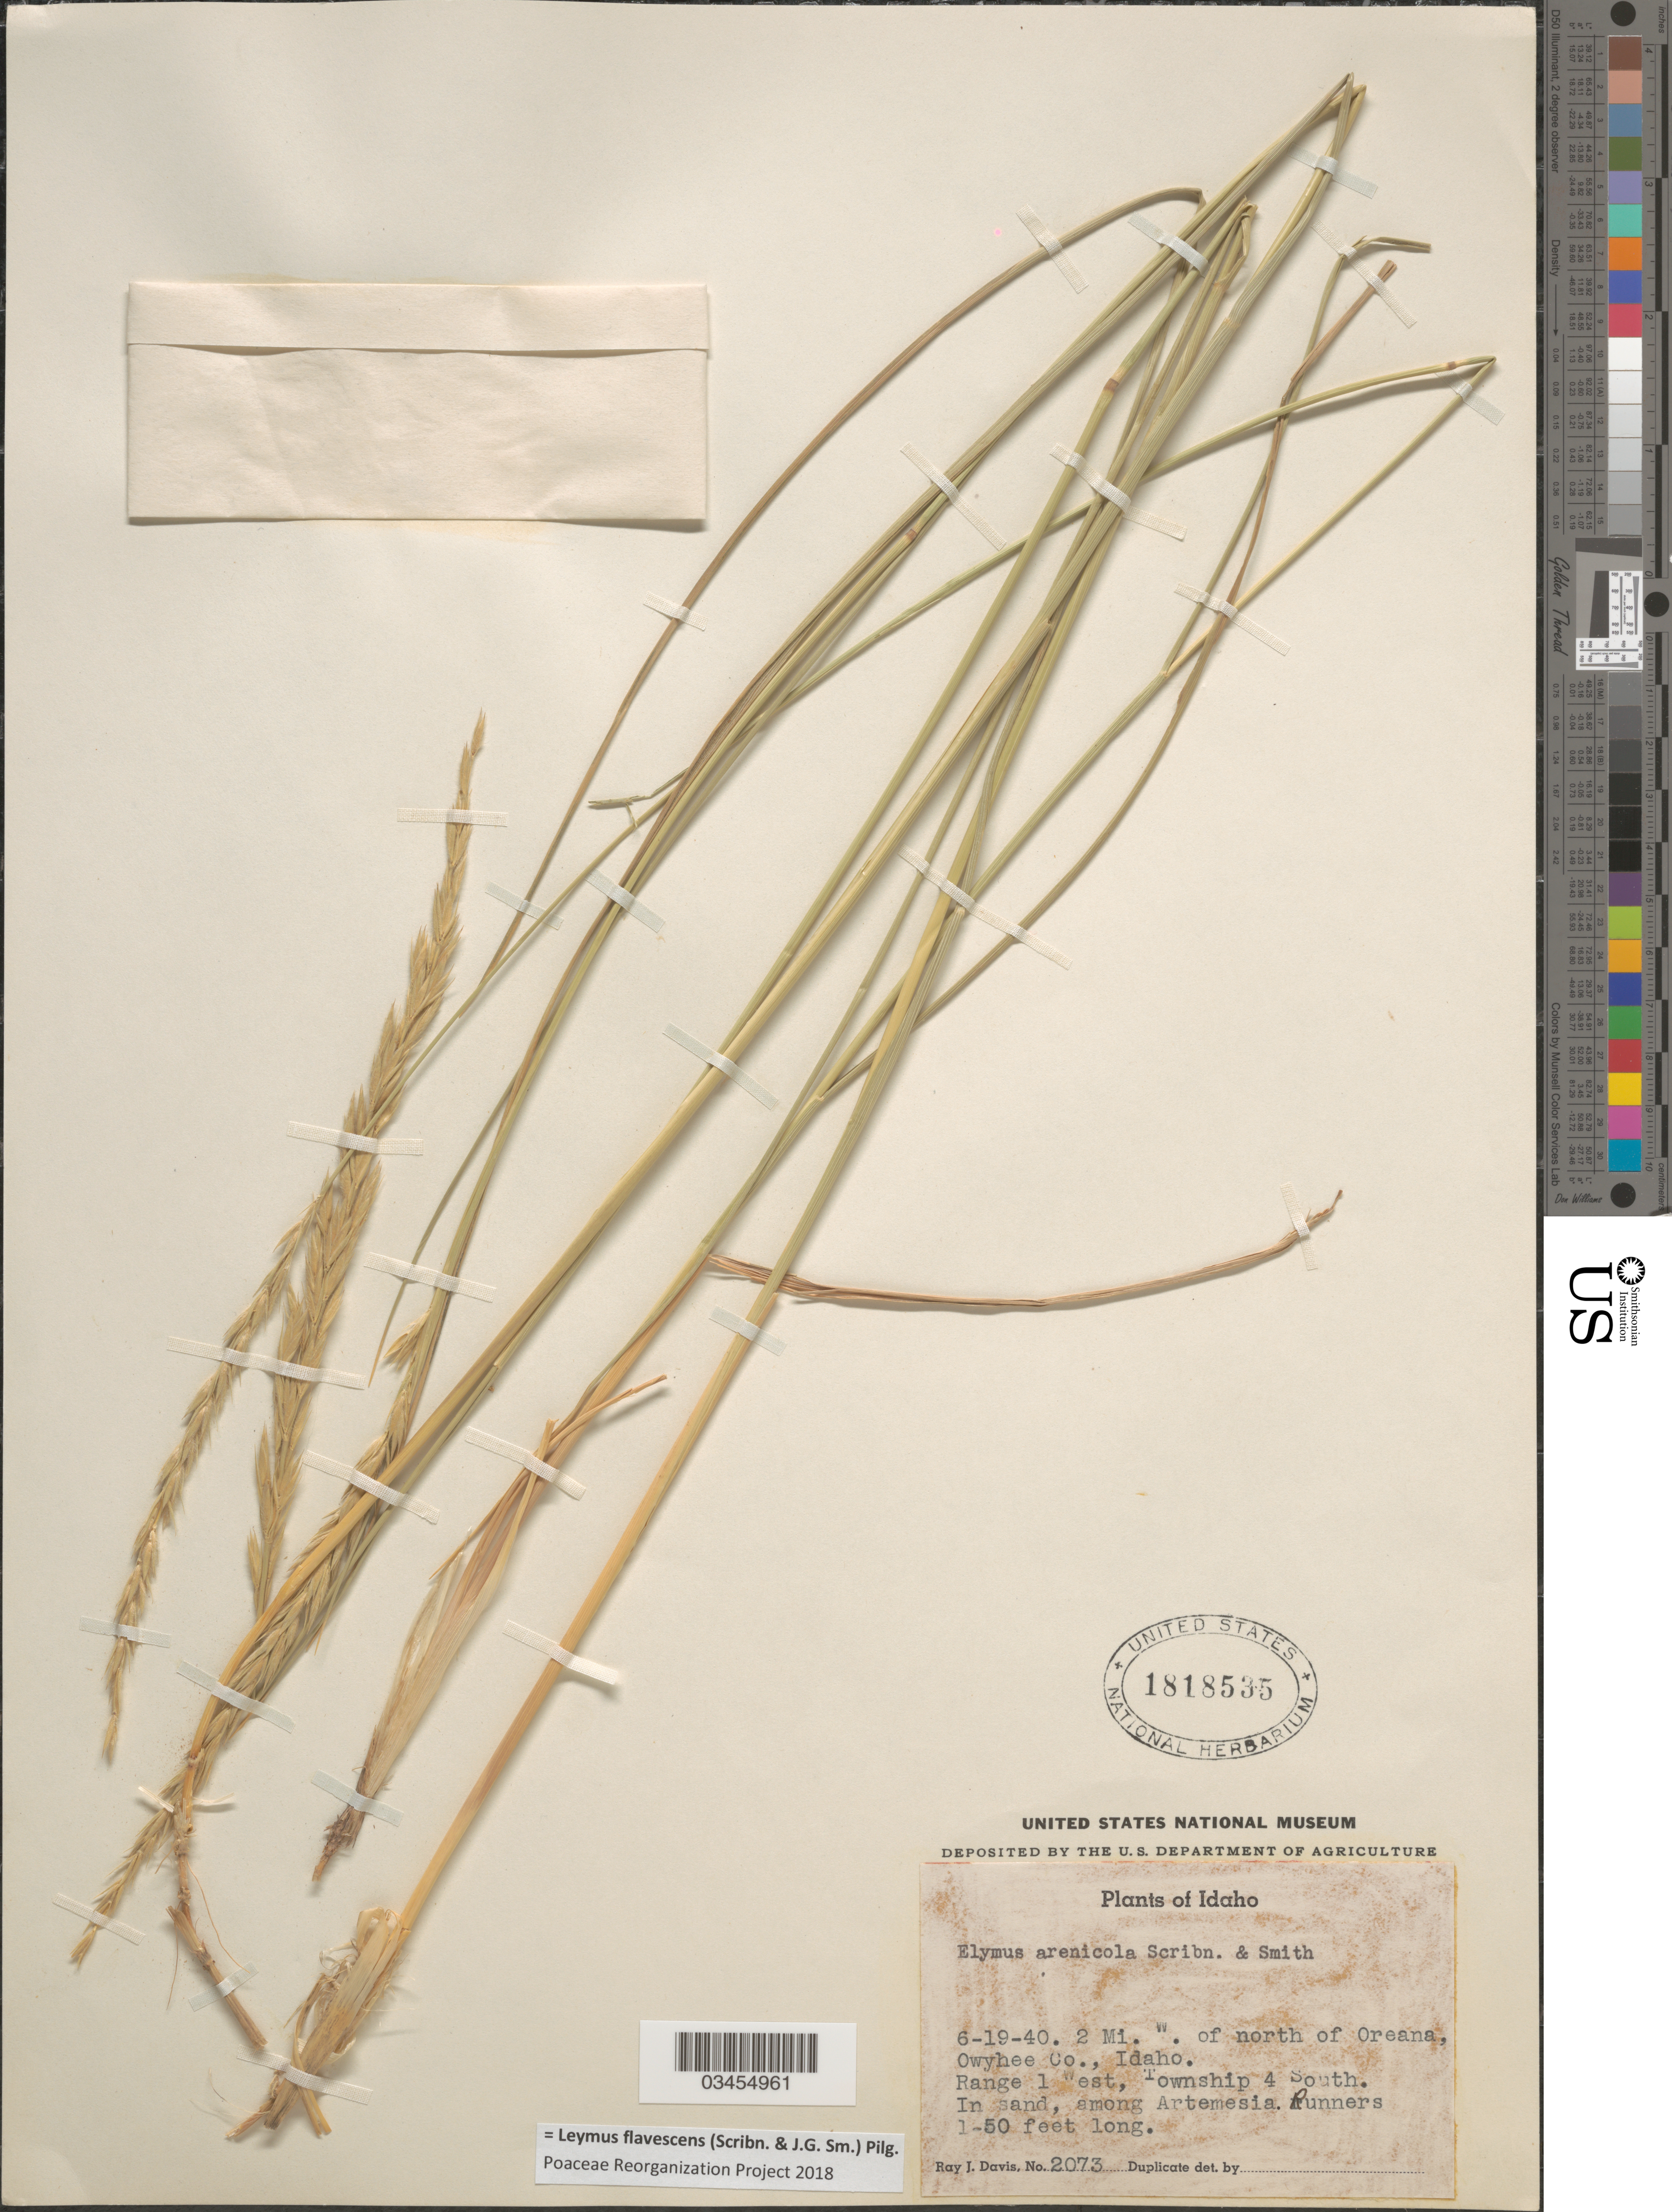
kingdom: Plantae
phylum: Tracheophyta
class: Liliopsida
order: Poales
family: Poaceae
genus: Leymus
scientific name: Leymus flavescens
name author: (Scribn. & J.G. Sm.) Pilg.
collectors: R. Davis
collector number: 2073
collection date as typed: Transcribed d/m/y: 19/6/40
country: United States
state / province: Idaho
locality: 2 Mi. W. of north of Oreana, Owyhee Co. Range 1 West, Township 4 South. In sand.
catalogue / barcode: US 1818535